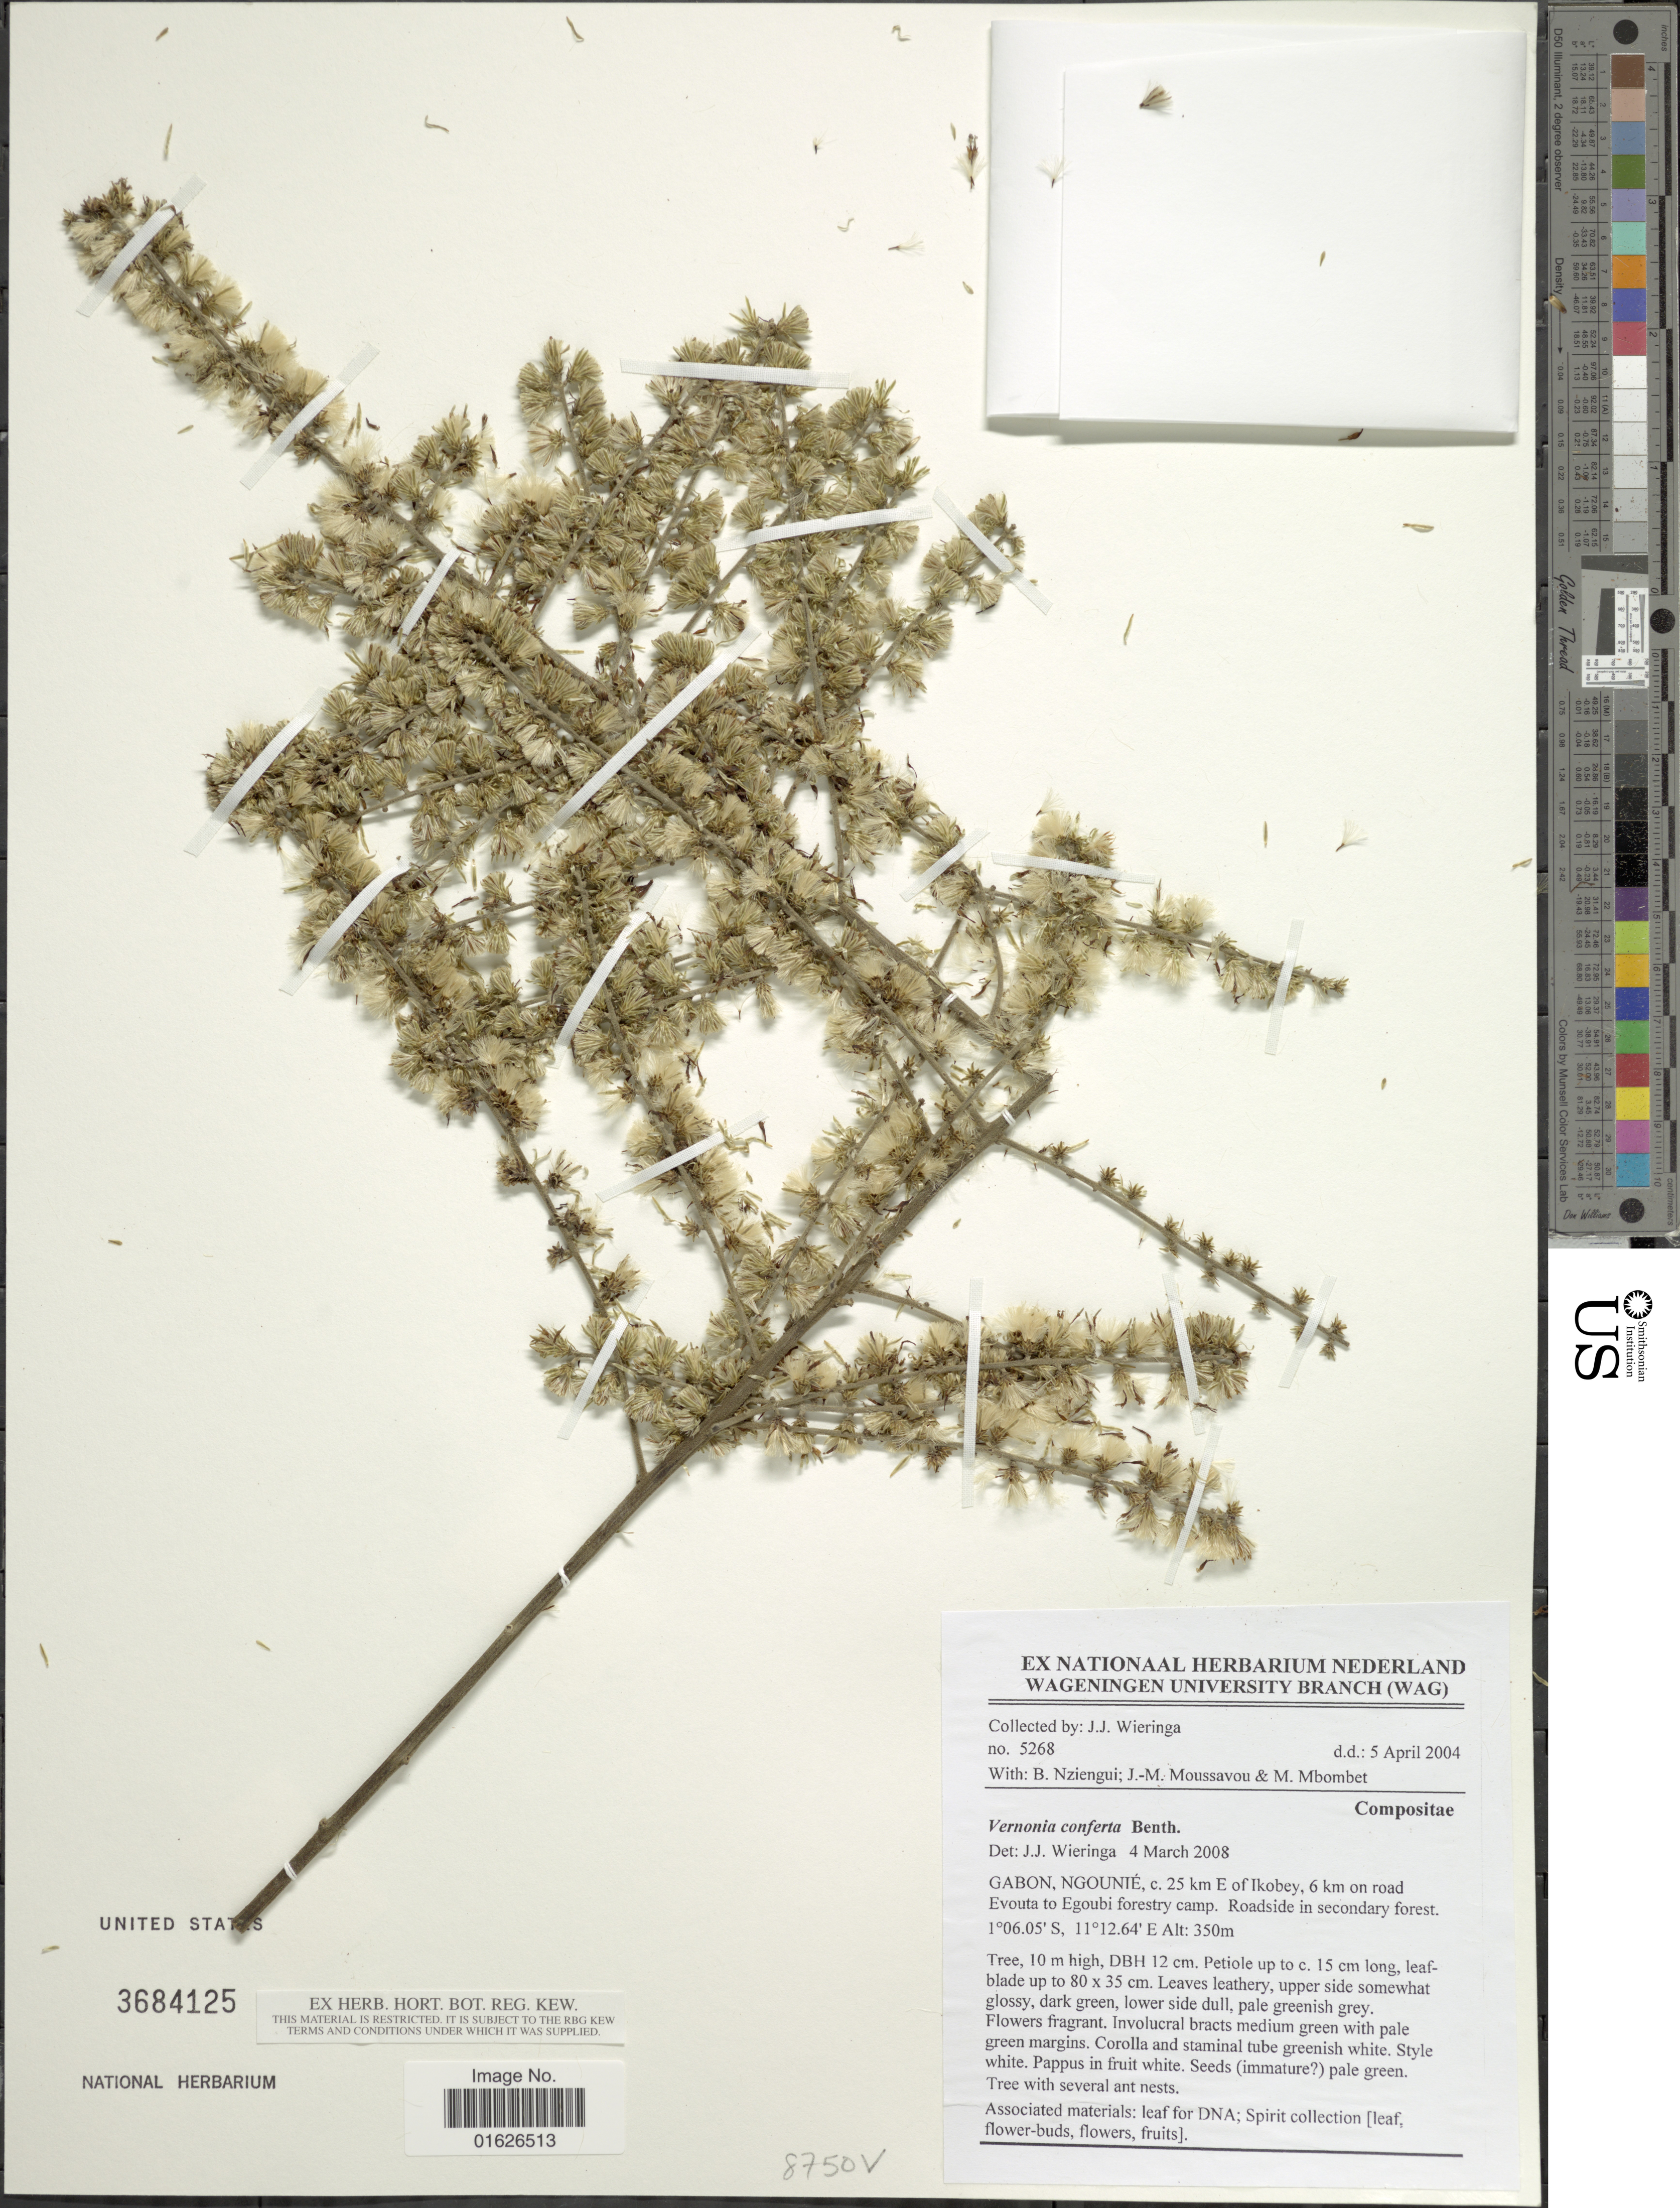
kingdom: Plantae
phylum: Tracheophyta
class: Magnoliopsida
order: Asterales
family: Asteraceae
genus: Brenandendron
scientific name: Brenandendron donianum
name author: (DC.) H. Rob.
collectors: J. Wieringa, B. Nziengui, J. Moussavou & M. Mbombet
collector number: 5268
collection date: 2004-04-05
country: Gabon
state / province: Ngounie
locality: C. 25 km E of Ikobey, 6 km on road Evouta to Egoubi forestry Camp.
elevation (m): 350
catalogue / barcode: US 3684125